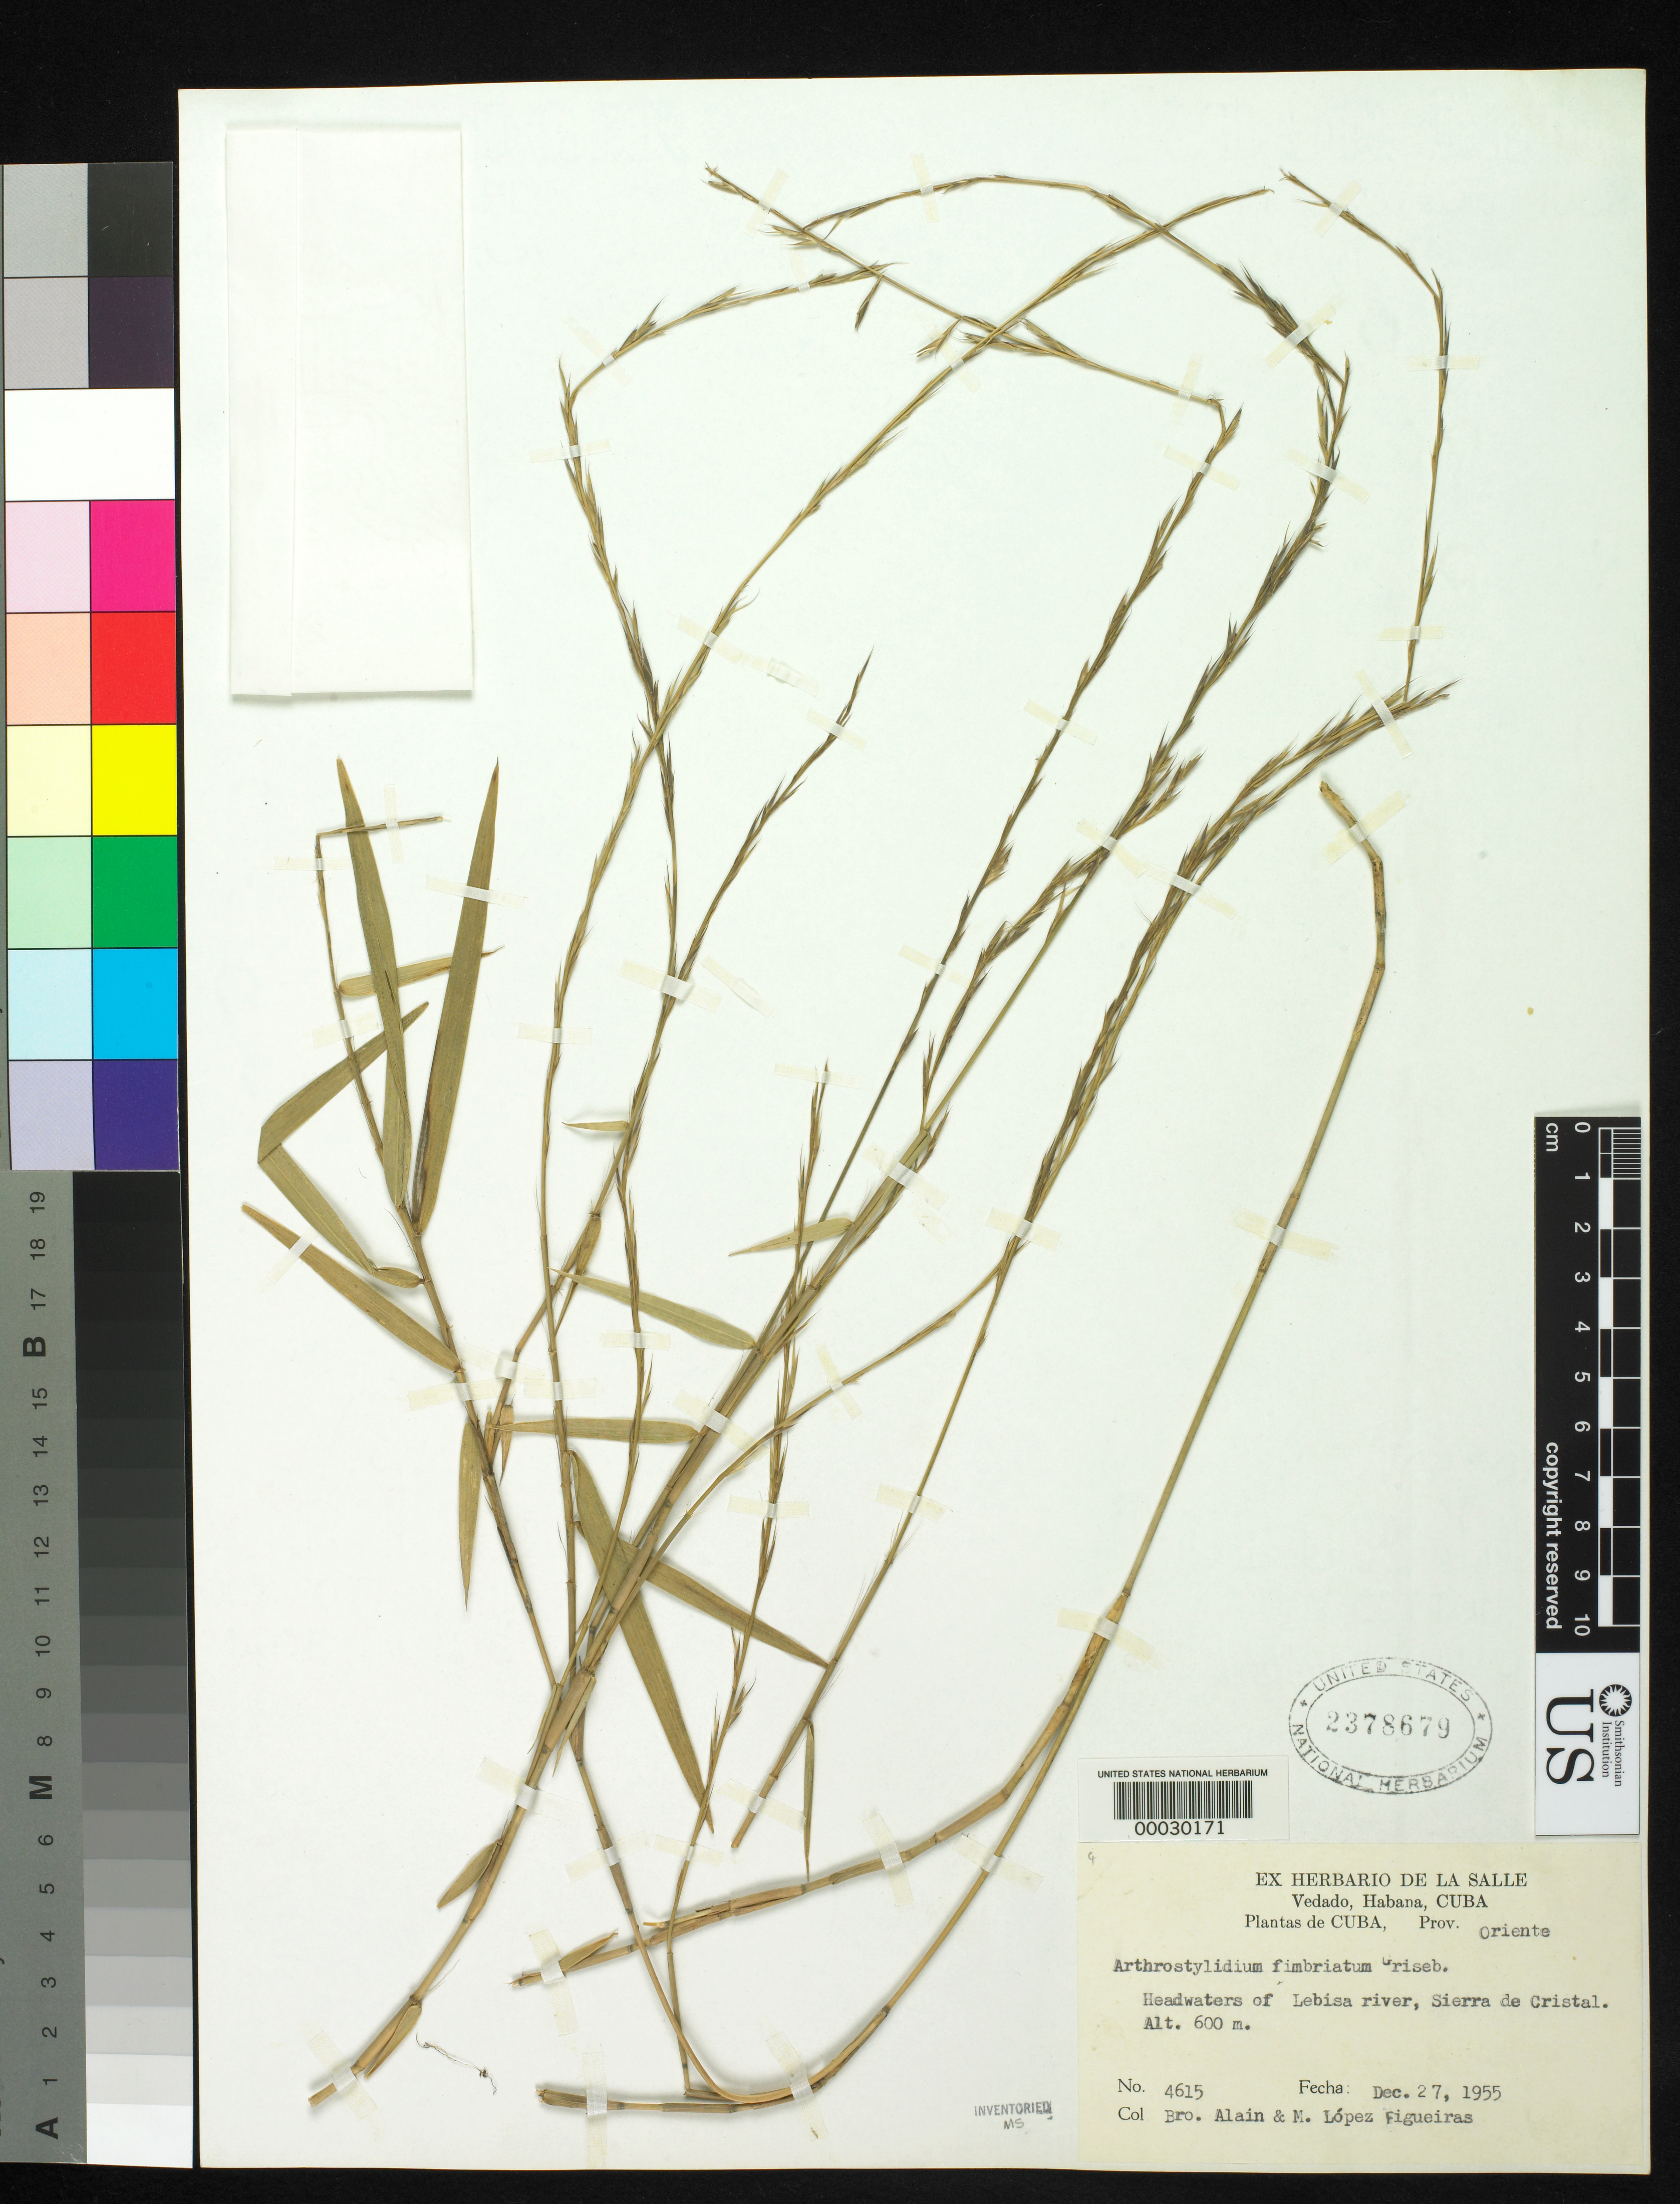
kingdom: Plantae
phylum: Tracheophyta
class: Liliopsida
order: Poales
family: Poaceae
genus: Arthrostylidium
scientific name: Arthrostylidium fimbriatum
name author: Griseb.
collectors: A. H. Liogier & M. López Figueiras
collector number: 4615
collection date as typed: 27 Dec 1955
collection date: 1955-12-27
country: Cuba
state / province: Oriente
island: Greater Antilles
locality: Sierra de cristal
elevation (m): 600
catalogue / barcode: US 2378679